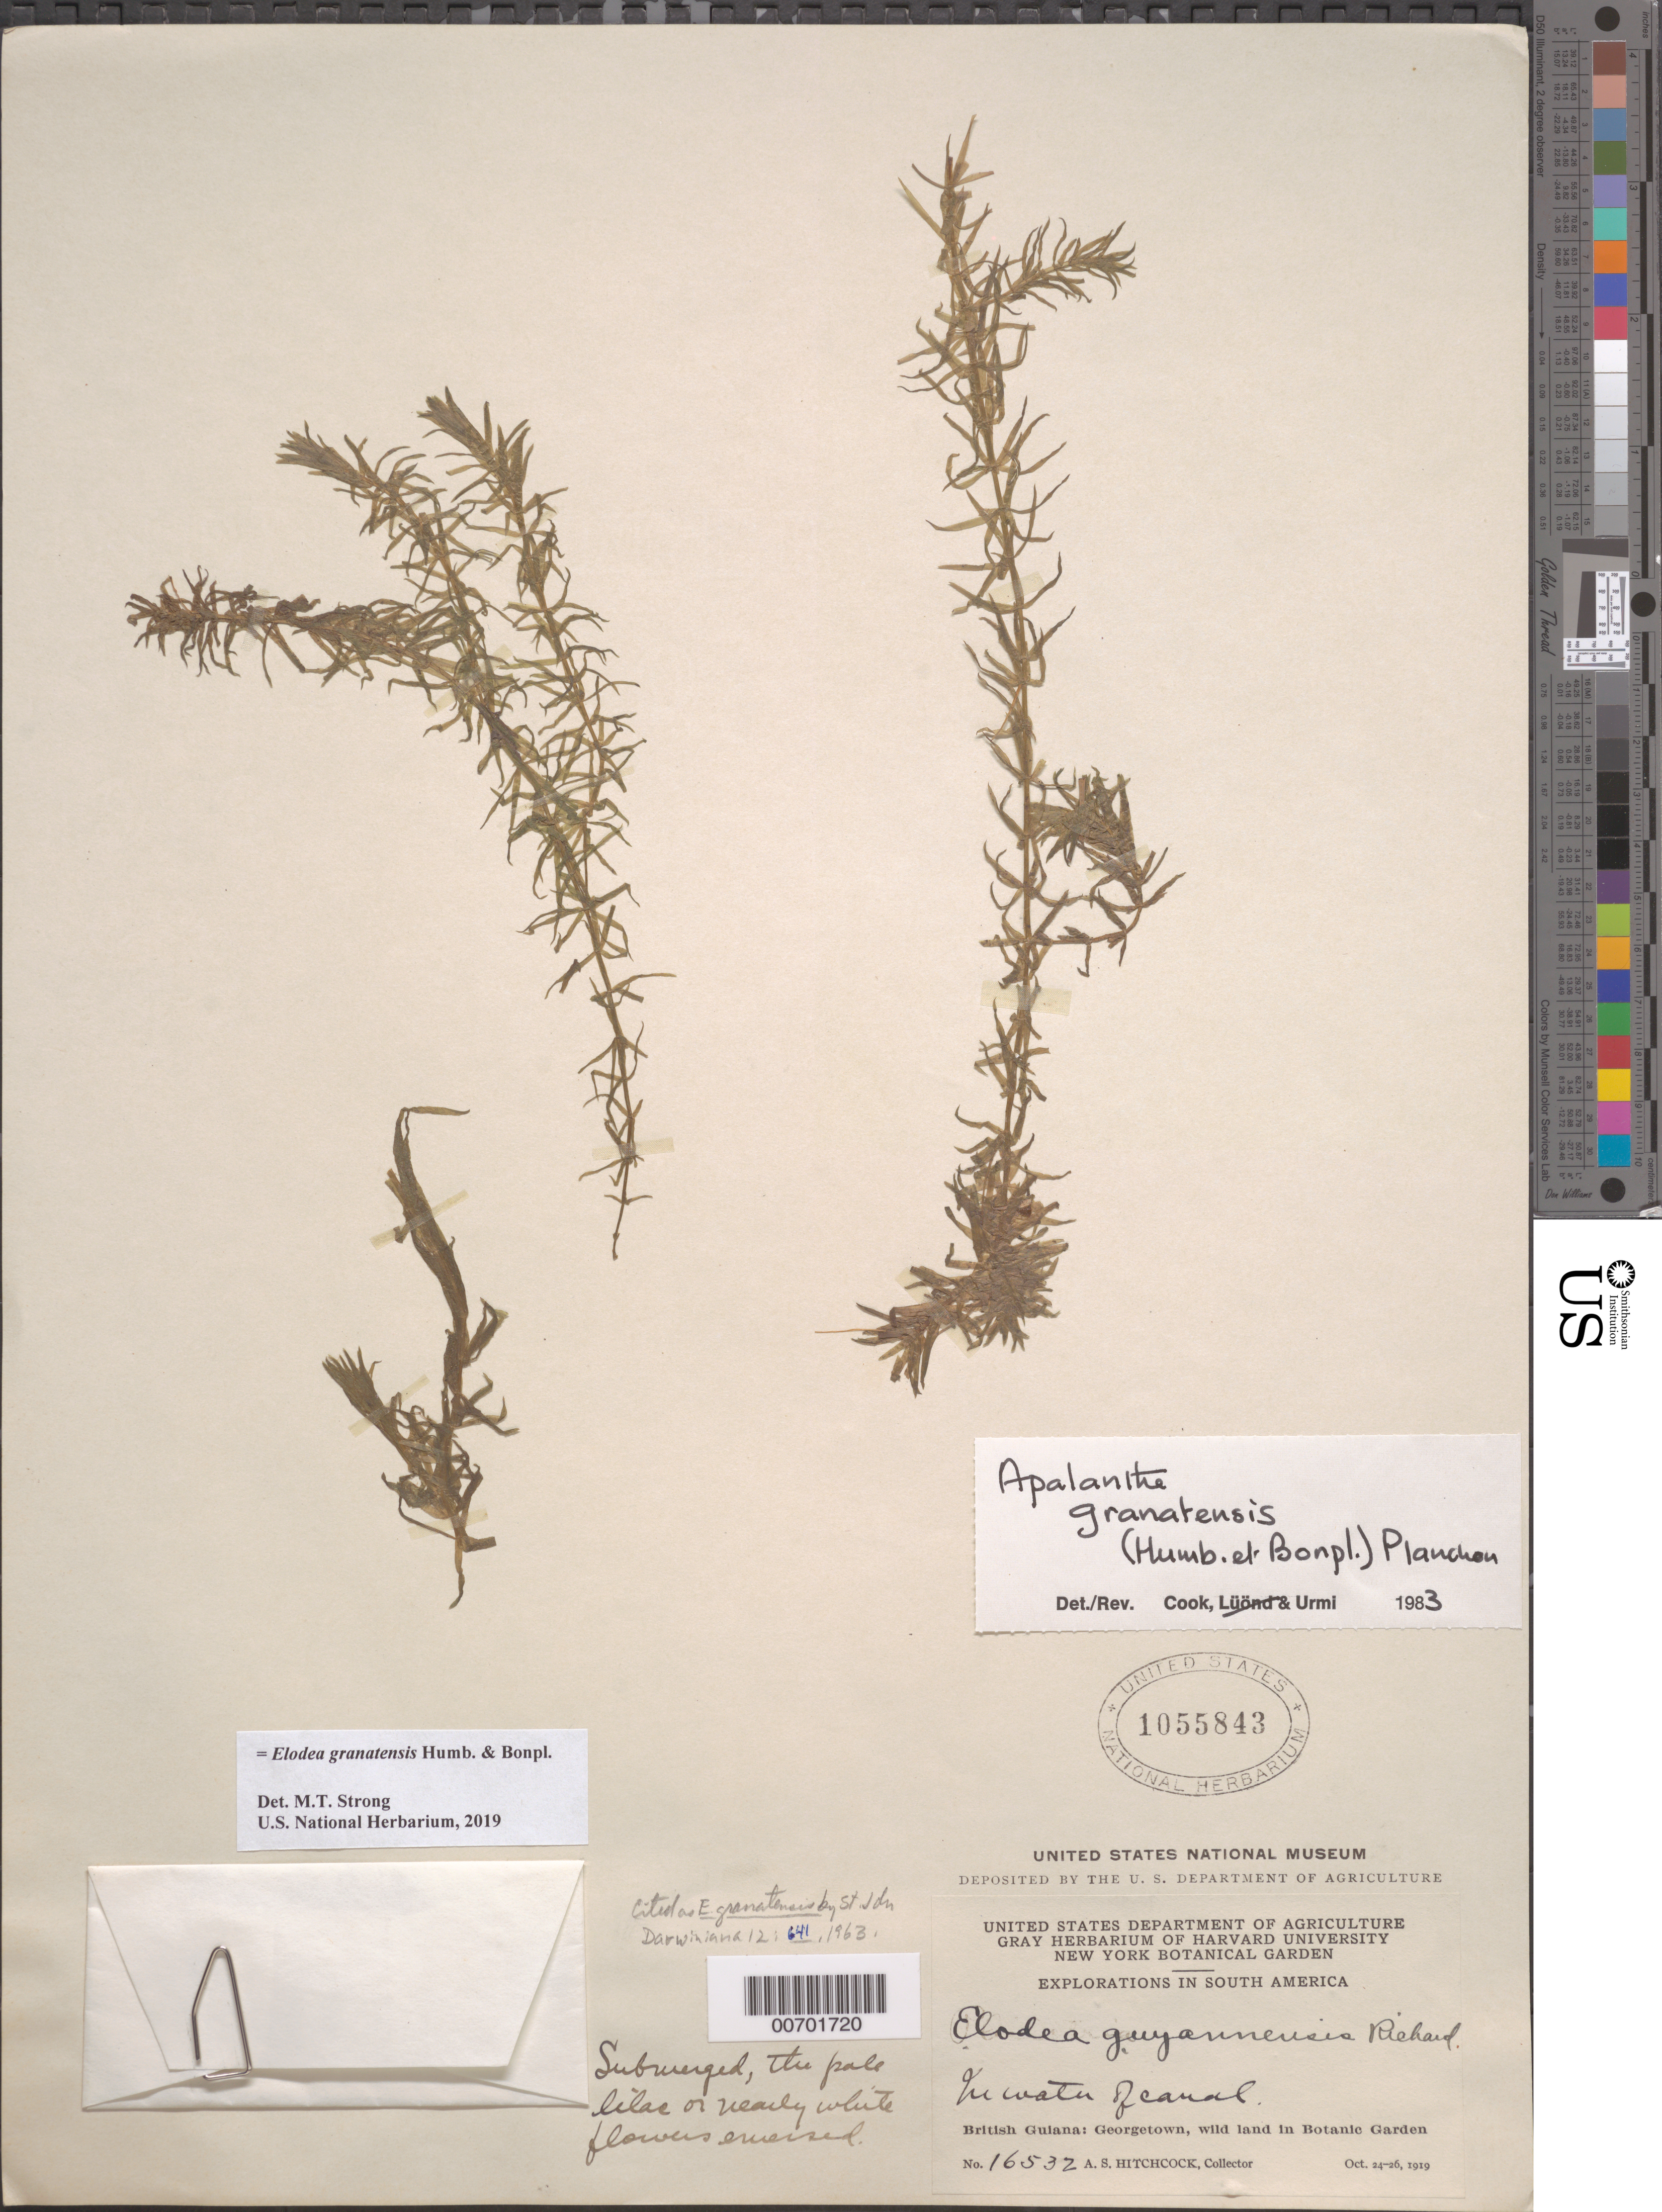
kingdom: Plantae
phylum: Tracheophyta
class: Liliopsida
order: Alismatales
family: Hydrocharitaceae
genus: Elodea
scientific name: Elodea granatensis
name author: Humb. & Bonpl.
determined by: Strong, Mark T., (BOT), Smithsonian Institution - National Museum of Natural History (UNITED STATES)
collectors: A. S. Hitchcock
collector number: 16532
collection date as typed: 24-Oct-19 to 26-Oct-19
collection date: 1919-10-24/1919-10-26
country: Guyana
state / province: Demerara-Mahaica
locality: Georgetown, wild land in Botanic Garden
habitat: In water of canal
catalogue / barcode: US 1055843